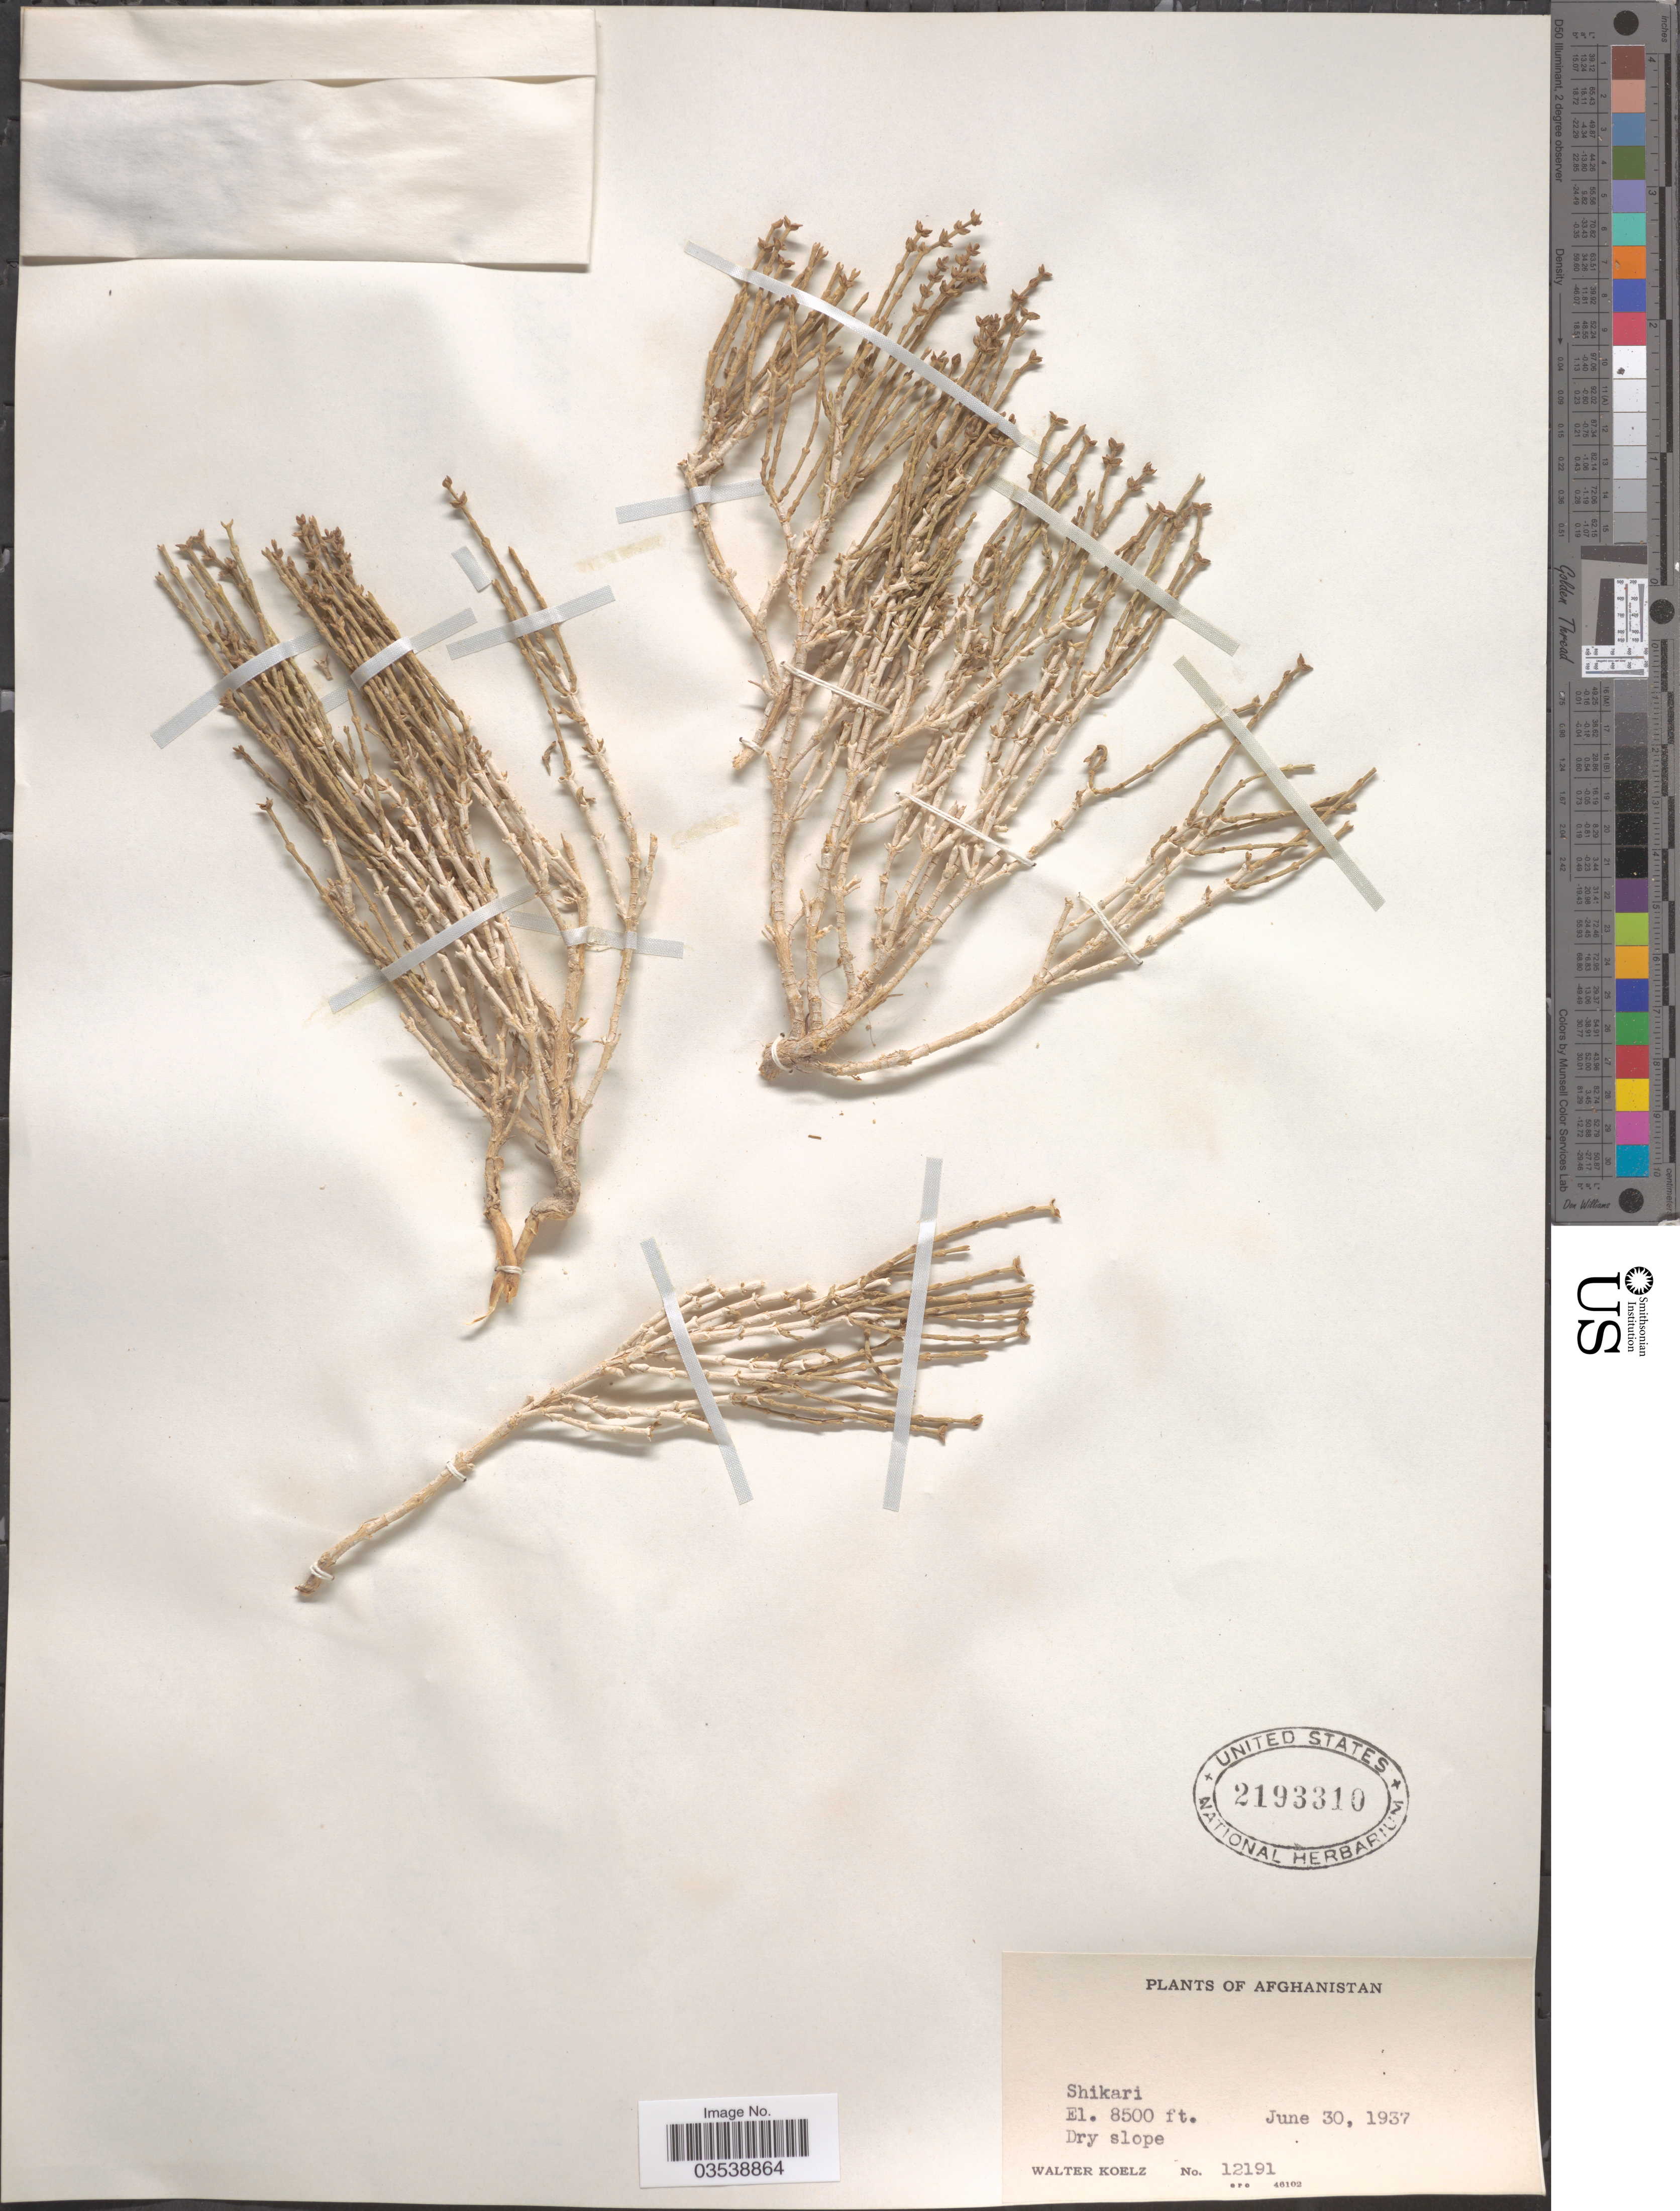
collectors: W. N. Koelz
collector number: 12191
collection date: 1937-06-30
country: Afghanistan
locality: Shikari.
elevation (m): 2591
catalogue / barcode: US 2193310